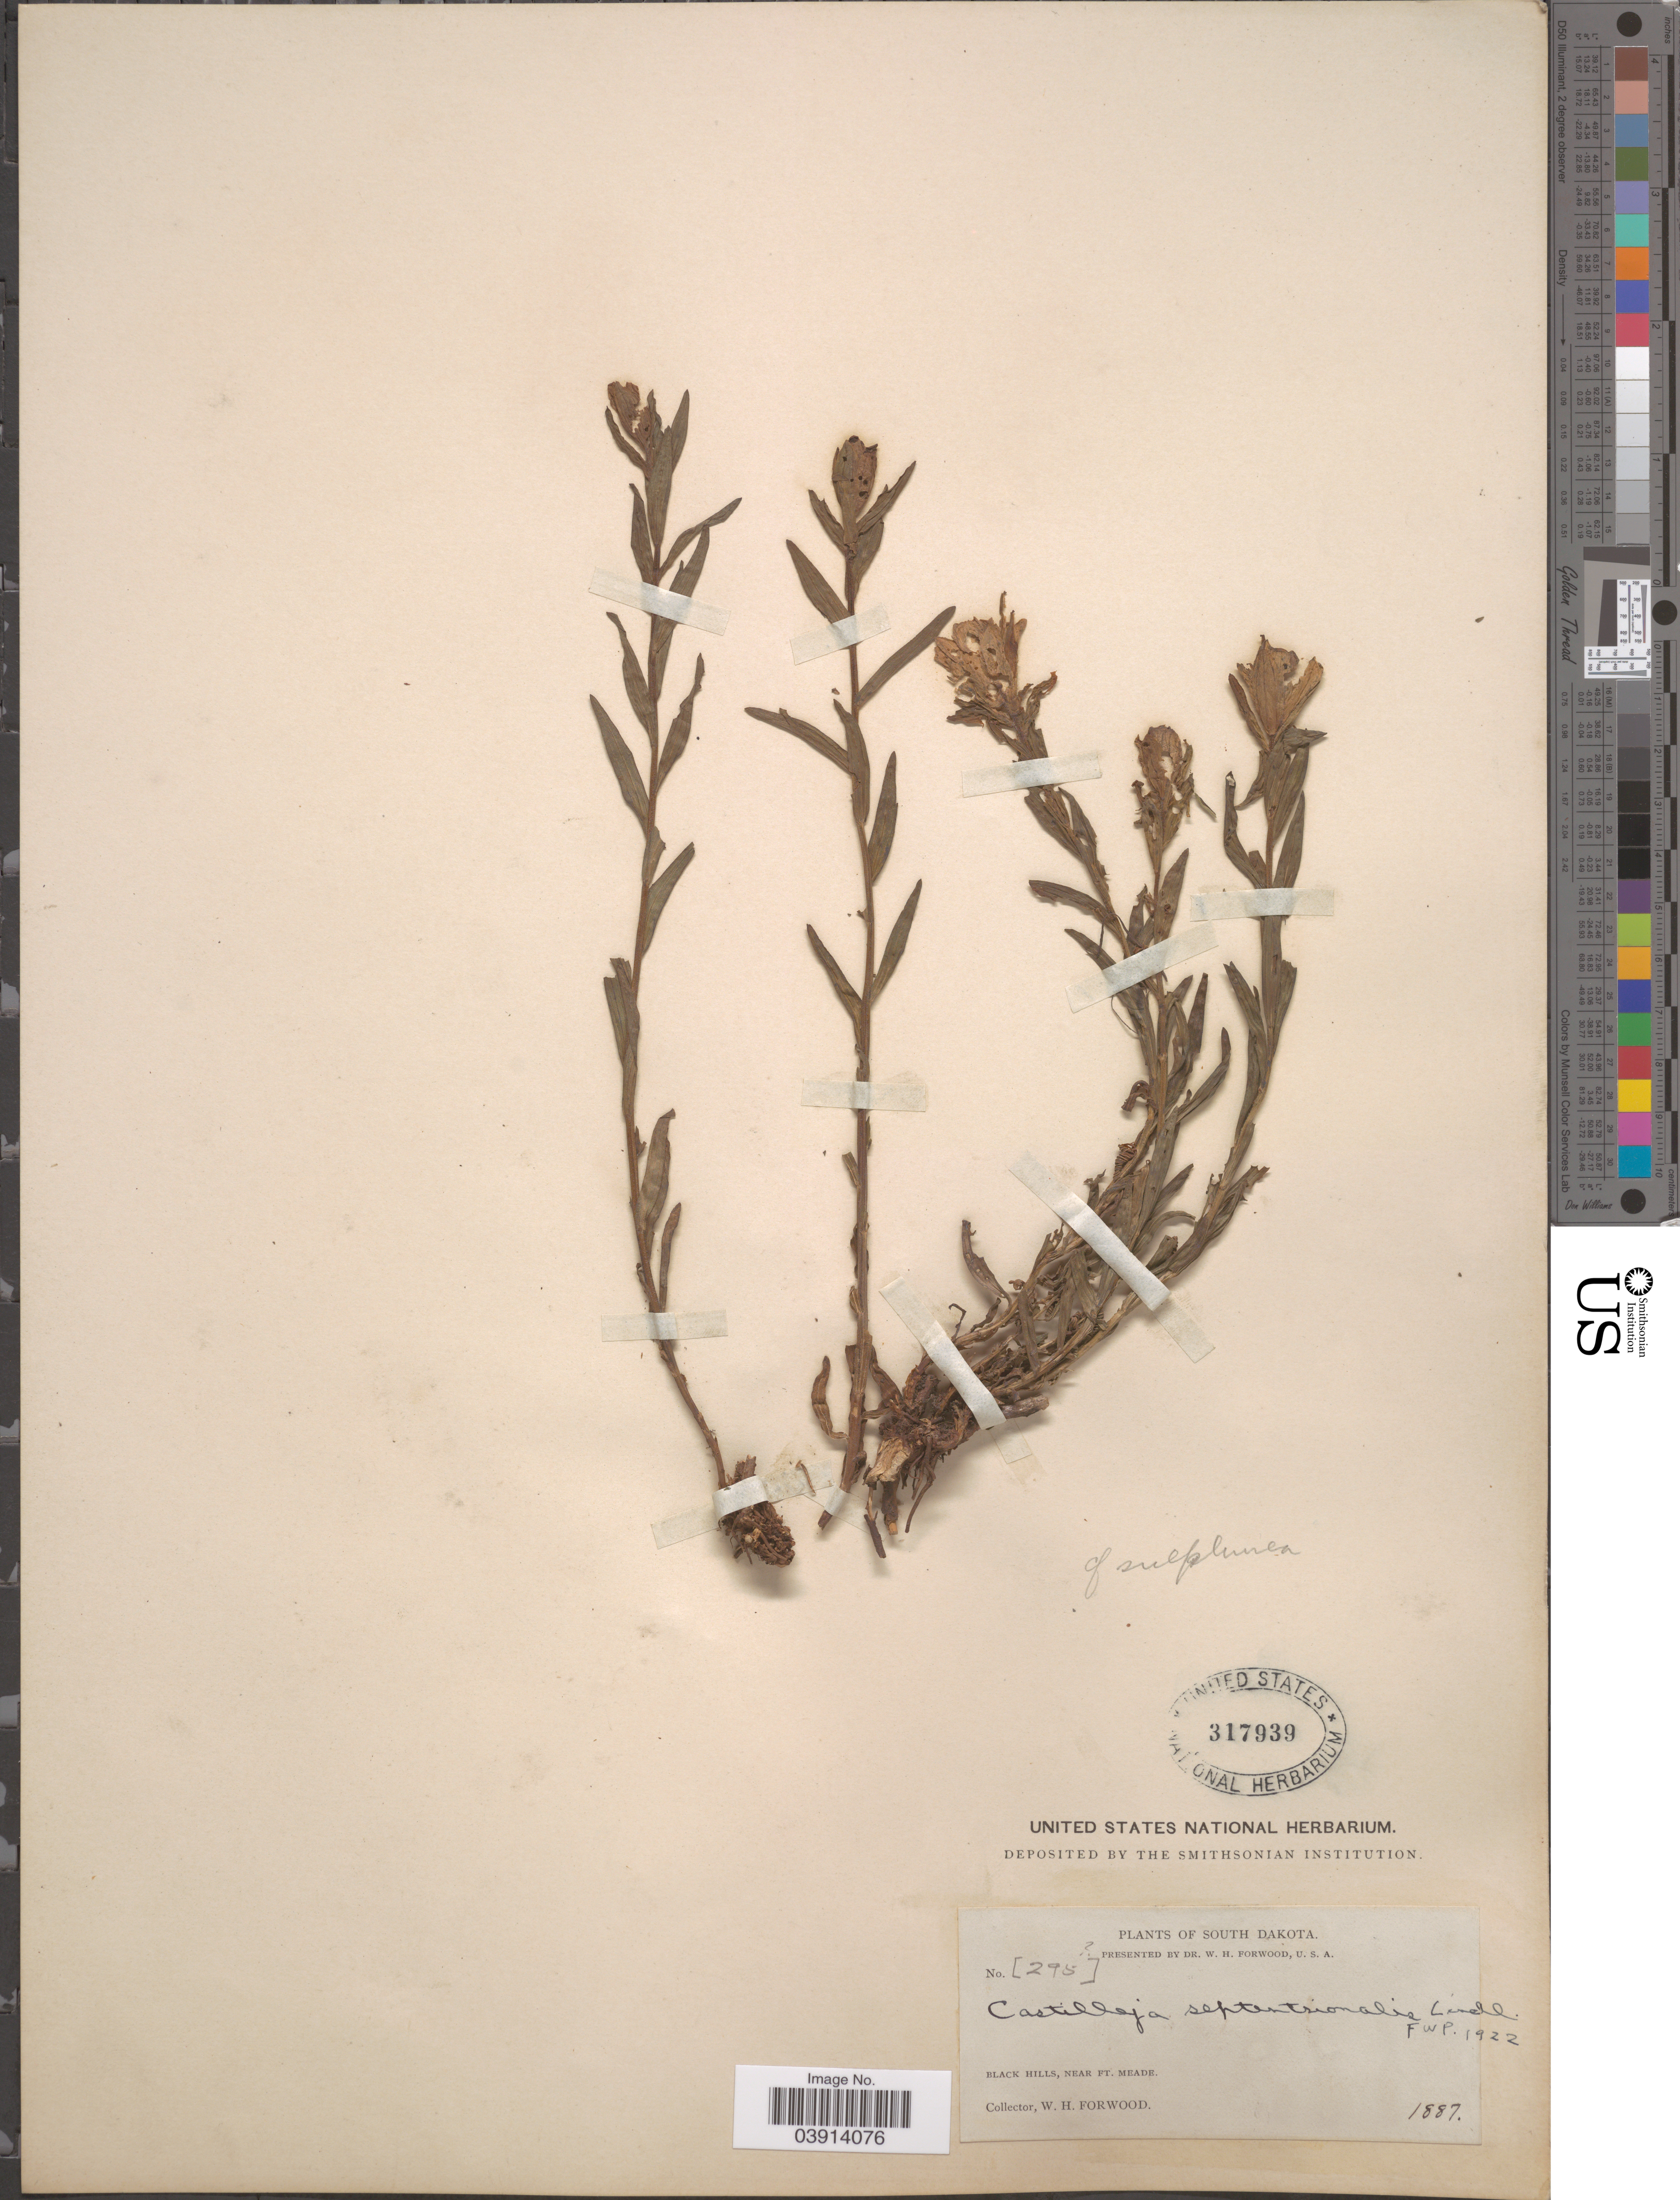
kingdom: Plantae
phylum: Tracheophyta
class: Magnoliopsida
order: Lamiales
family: Orobanchaceae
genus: Castilleja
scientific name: Castilleja septentrionalis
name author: Lindl.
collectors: W. Forwood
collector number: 295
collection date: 1887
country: United States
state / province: South Dakota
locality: Black Hills, near Ft. Meade.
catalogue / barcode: US 317939